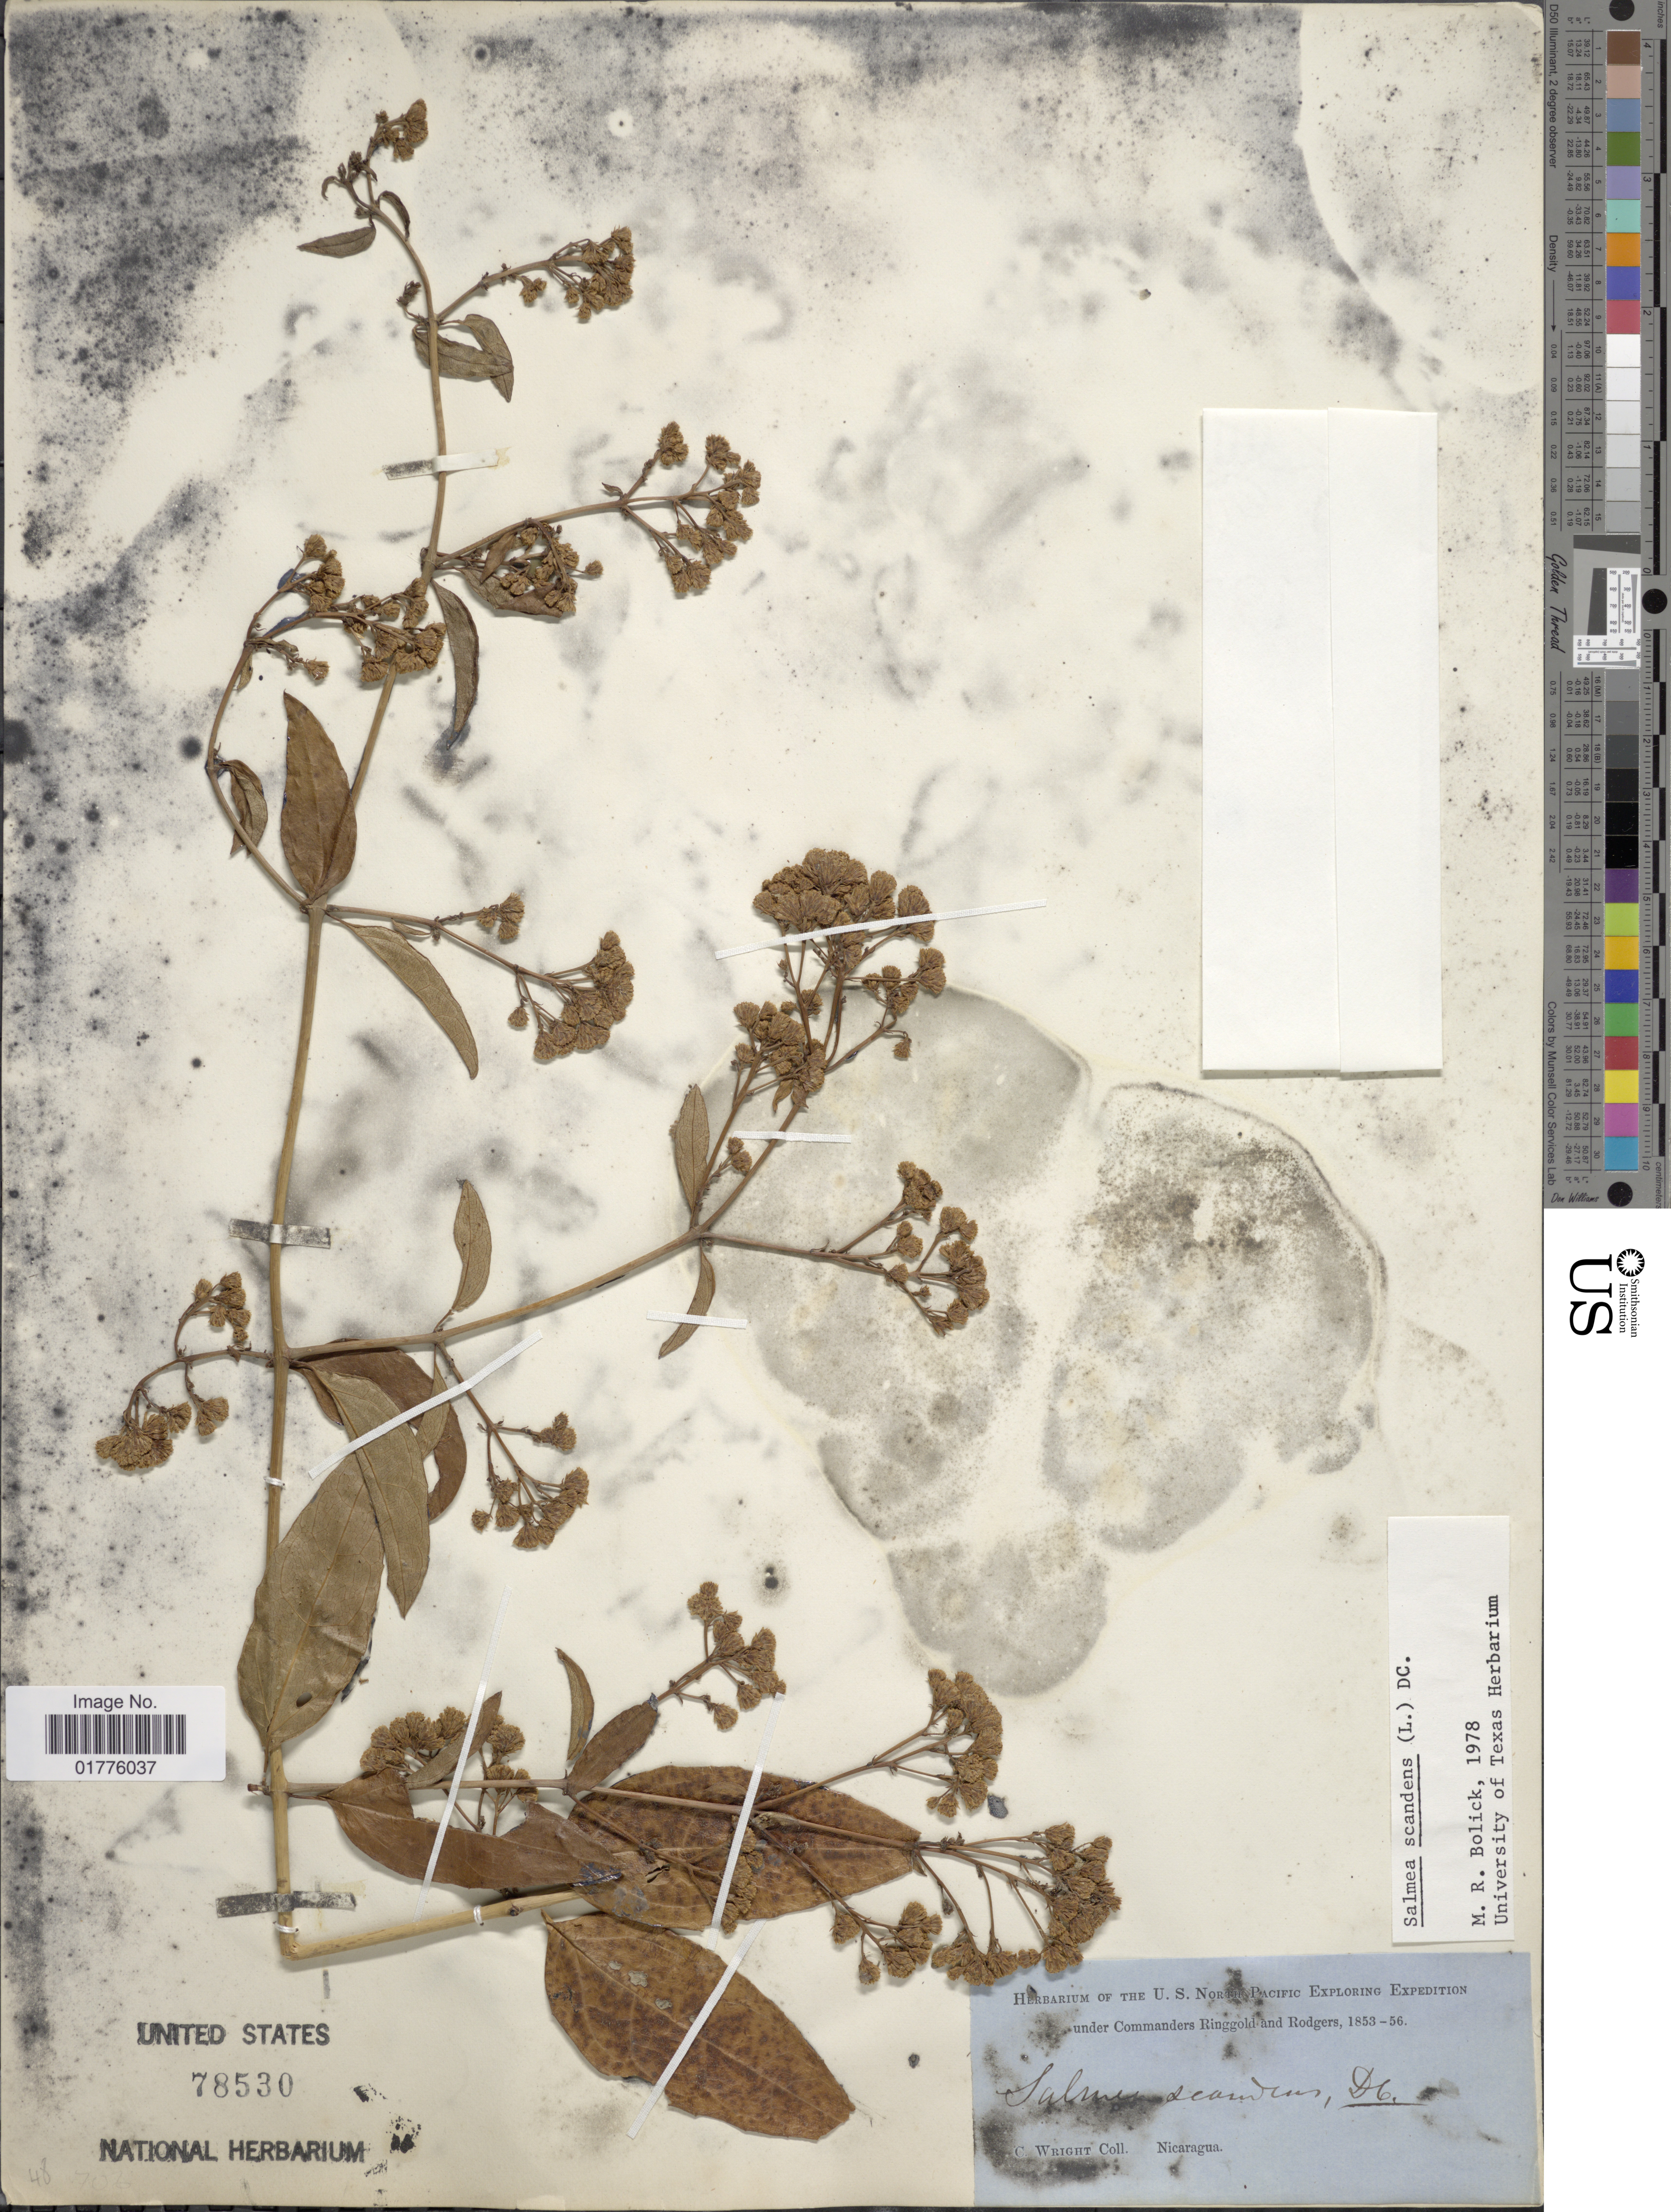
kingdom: Plantae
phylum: Tracheophyta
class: Magnoliopsida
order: Asterales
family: Asteraceae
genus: Salmea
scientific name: Salmea scandens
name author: (L.) DC.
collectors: C. Wright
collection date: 1853/1856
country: Nicaragua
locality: Nicaragua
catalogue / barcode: US 78530